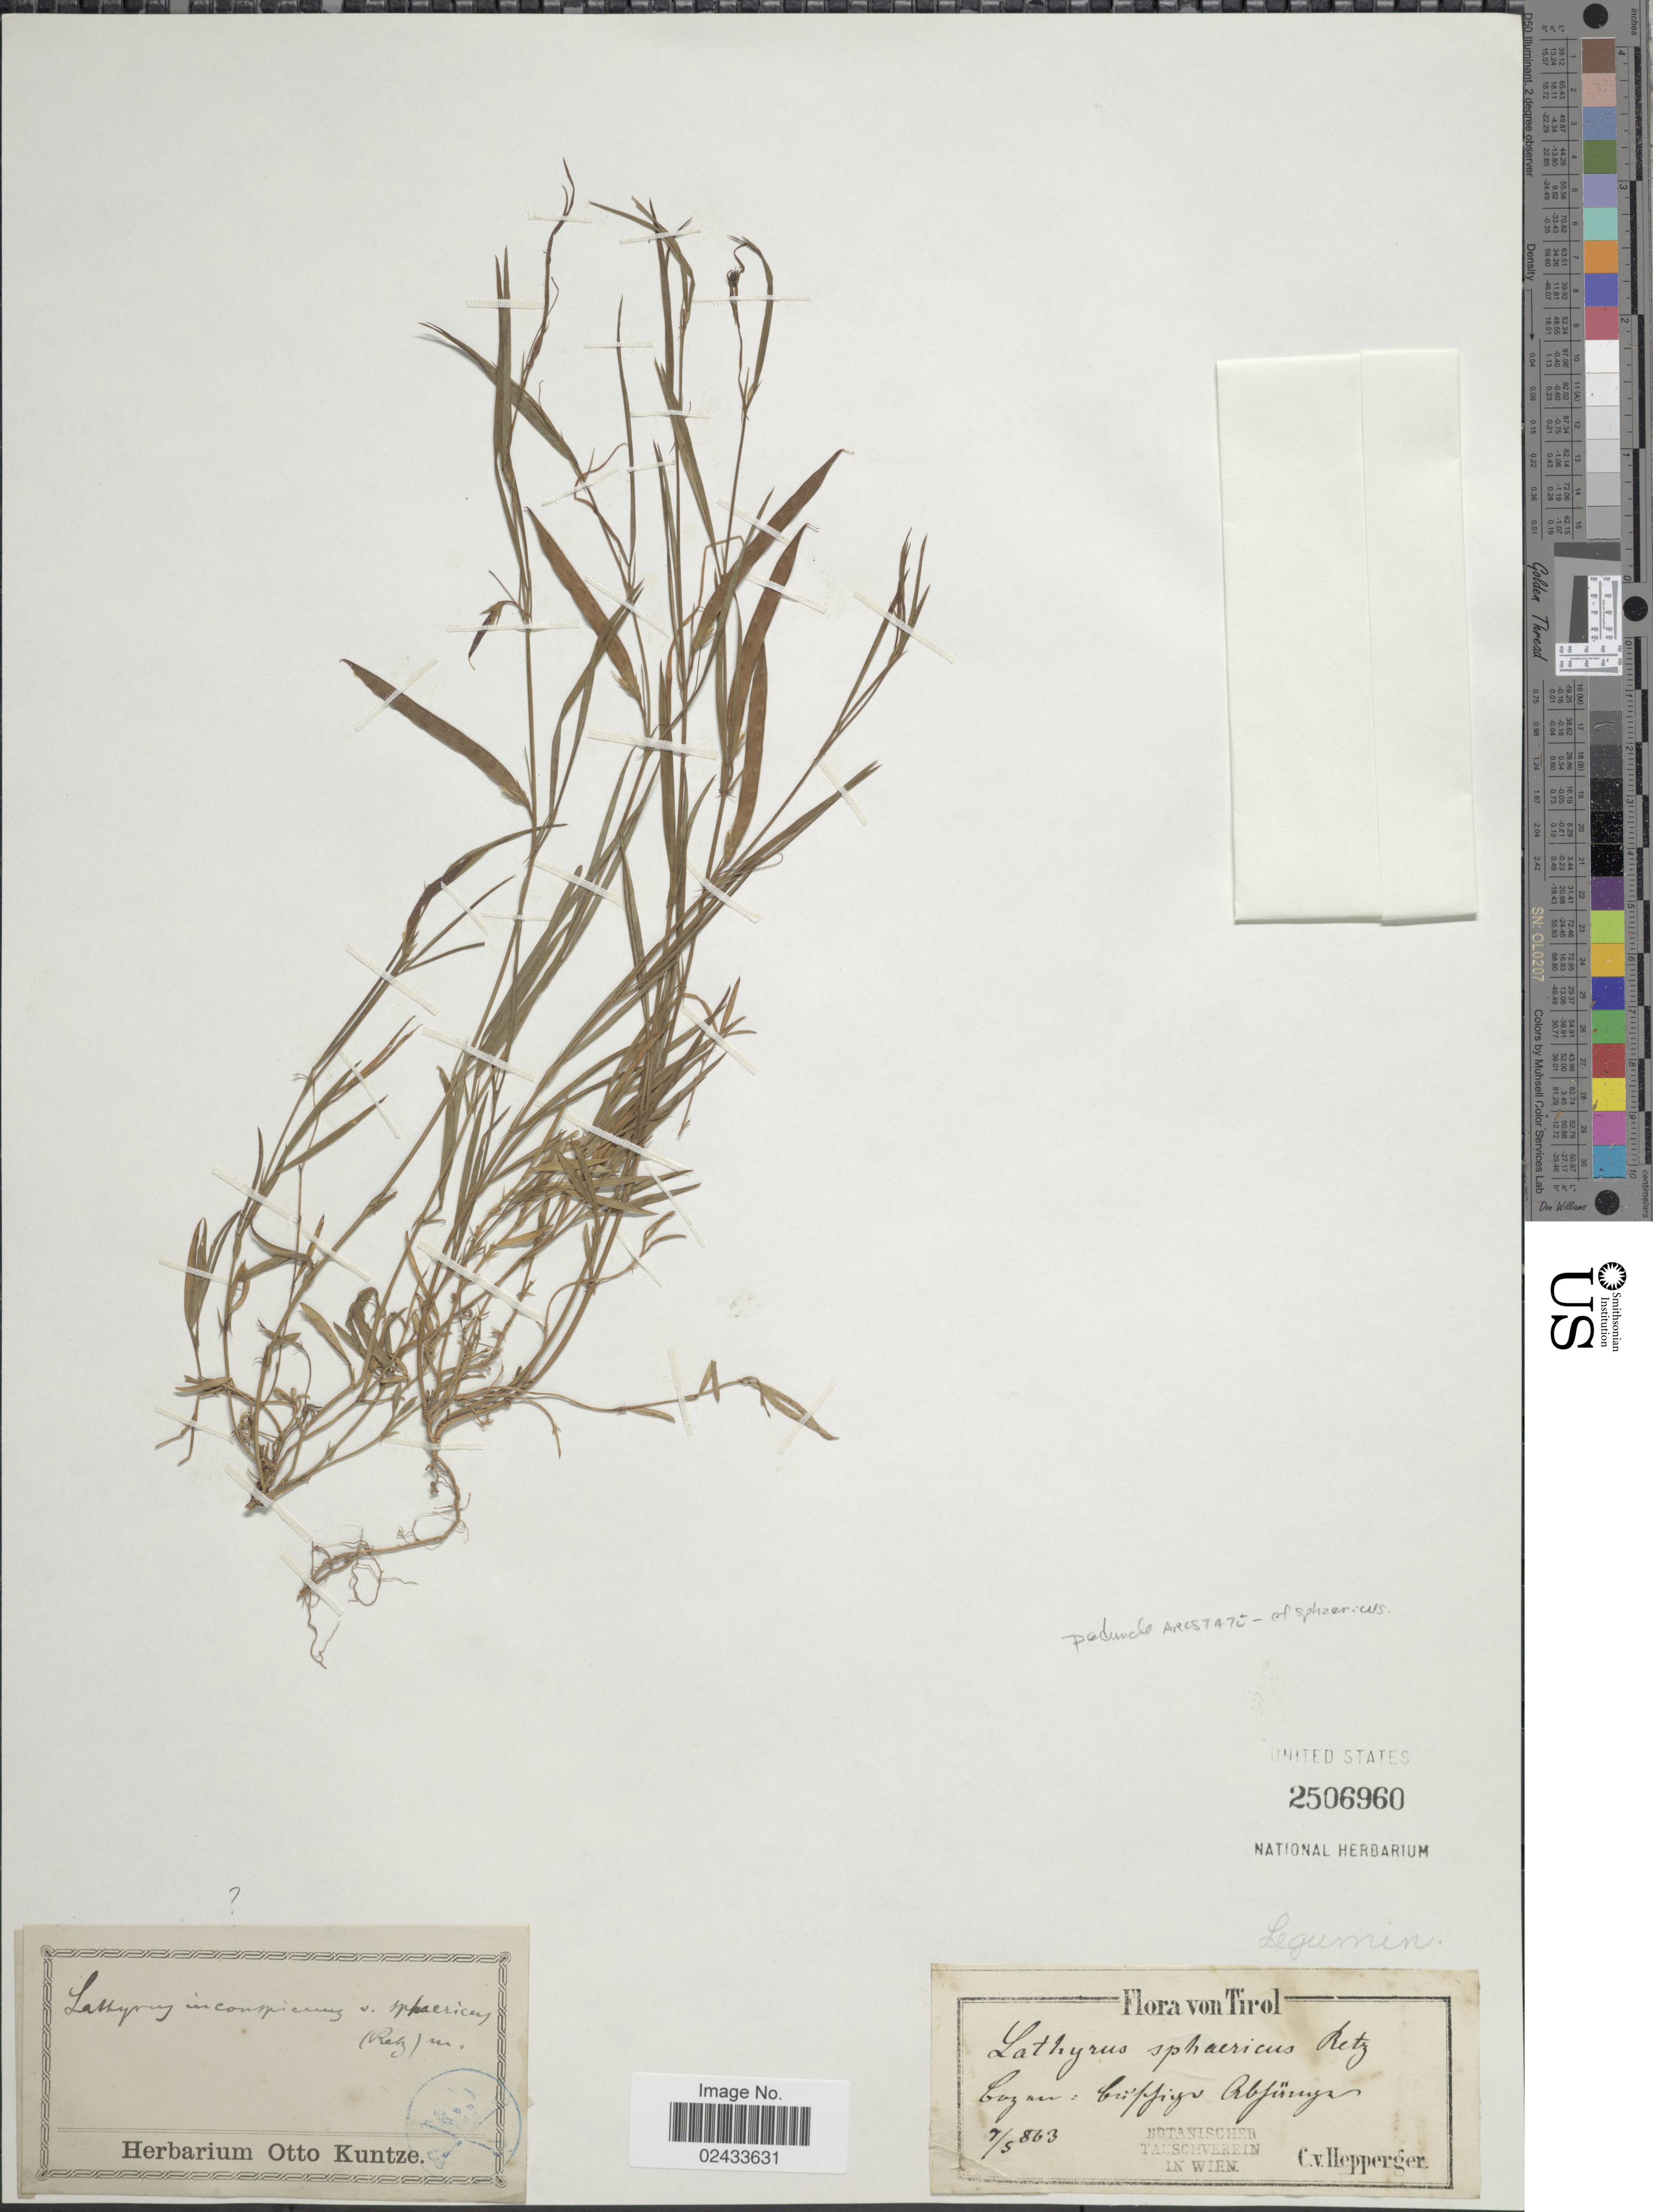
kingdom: Plantae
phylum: Tracheophyta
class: Magnoliopsida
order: Fabales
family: Fabaceae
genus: Lathyrus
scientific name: Lathyrus sphaericus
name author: Retz.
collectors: C. Hepperger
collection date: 1863-05-07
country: Austria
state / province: Tirol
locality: Cozen: Gripfiyu Abfurnez [interpreted]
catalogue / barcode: US 2506960